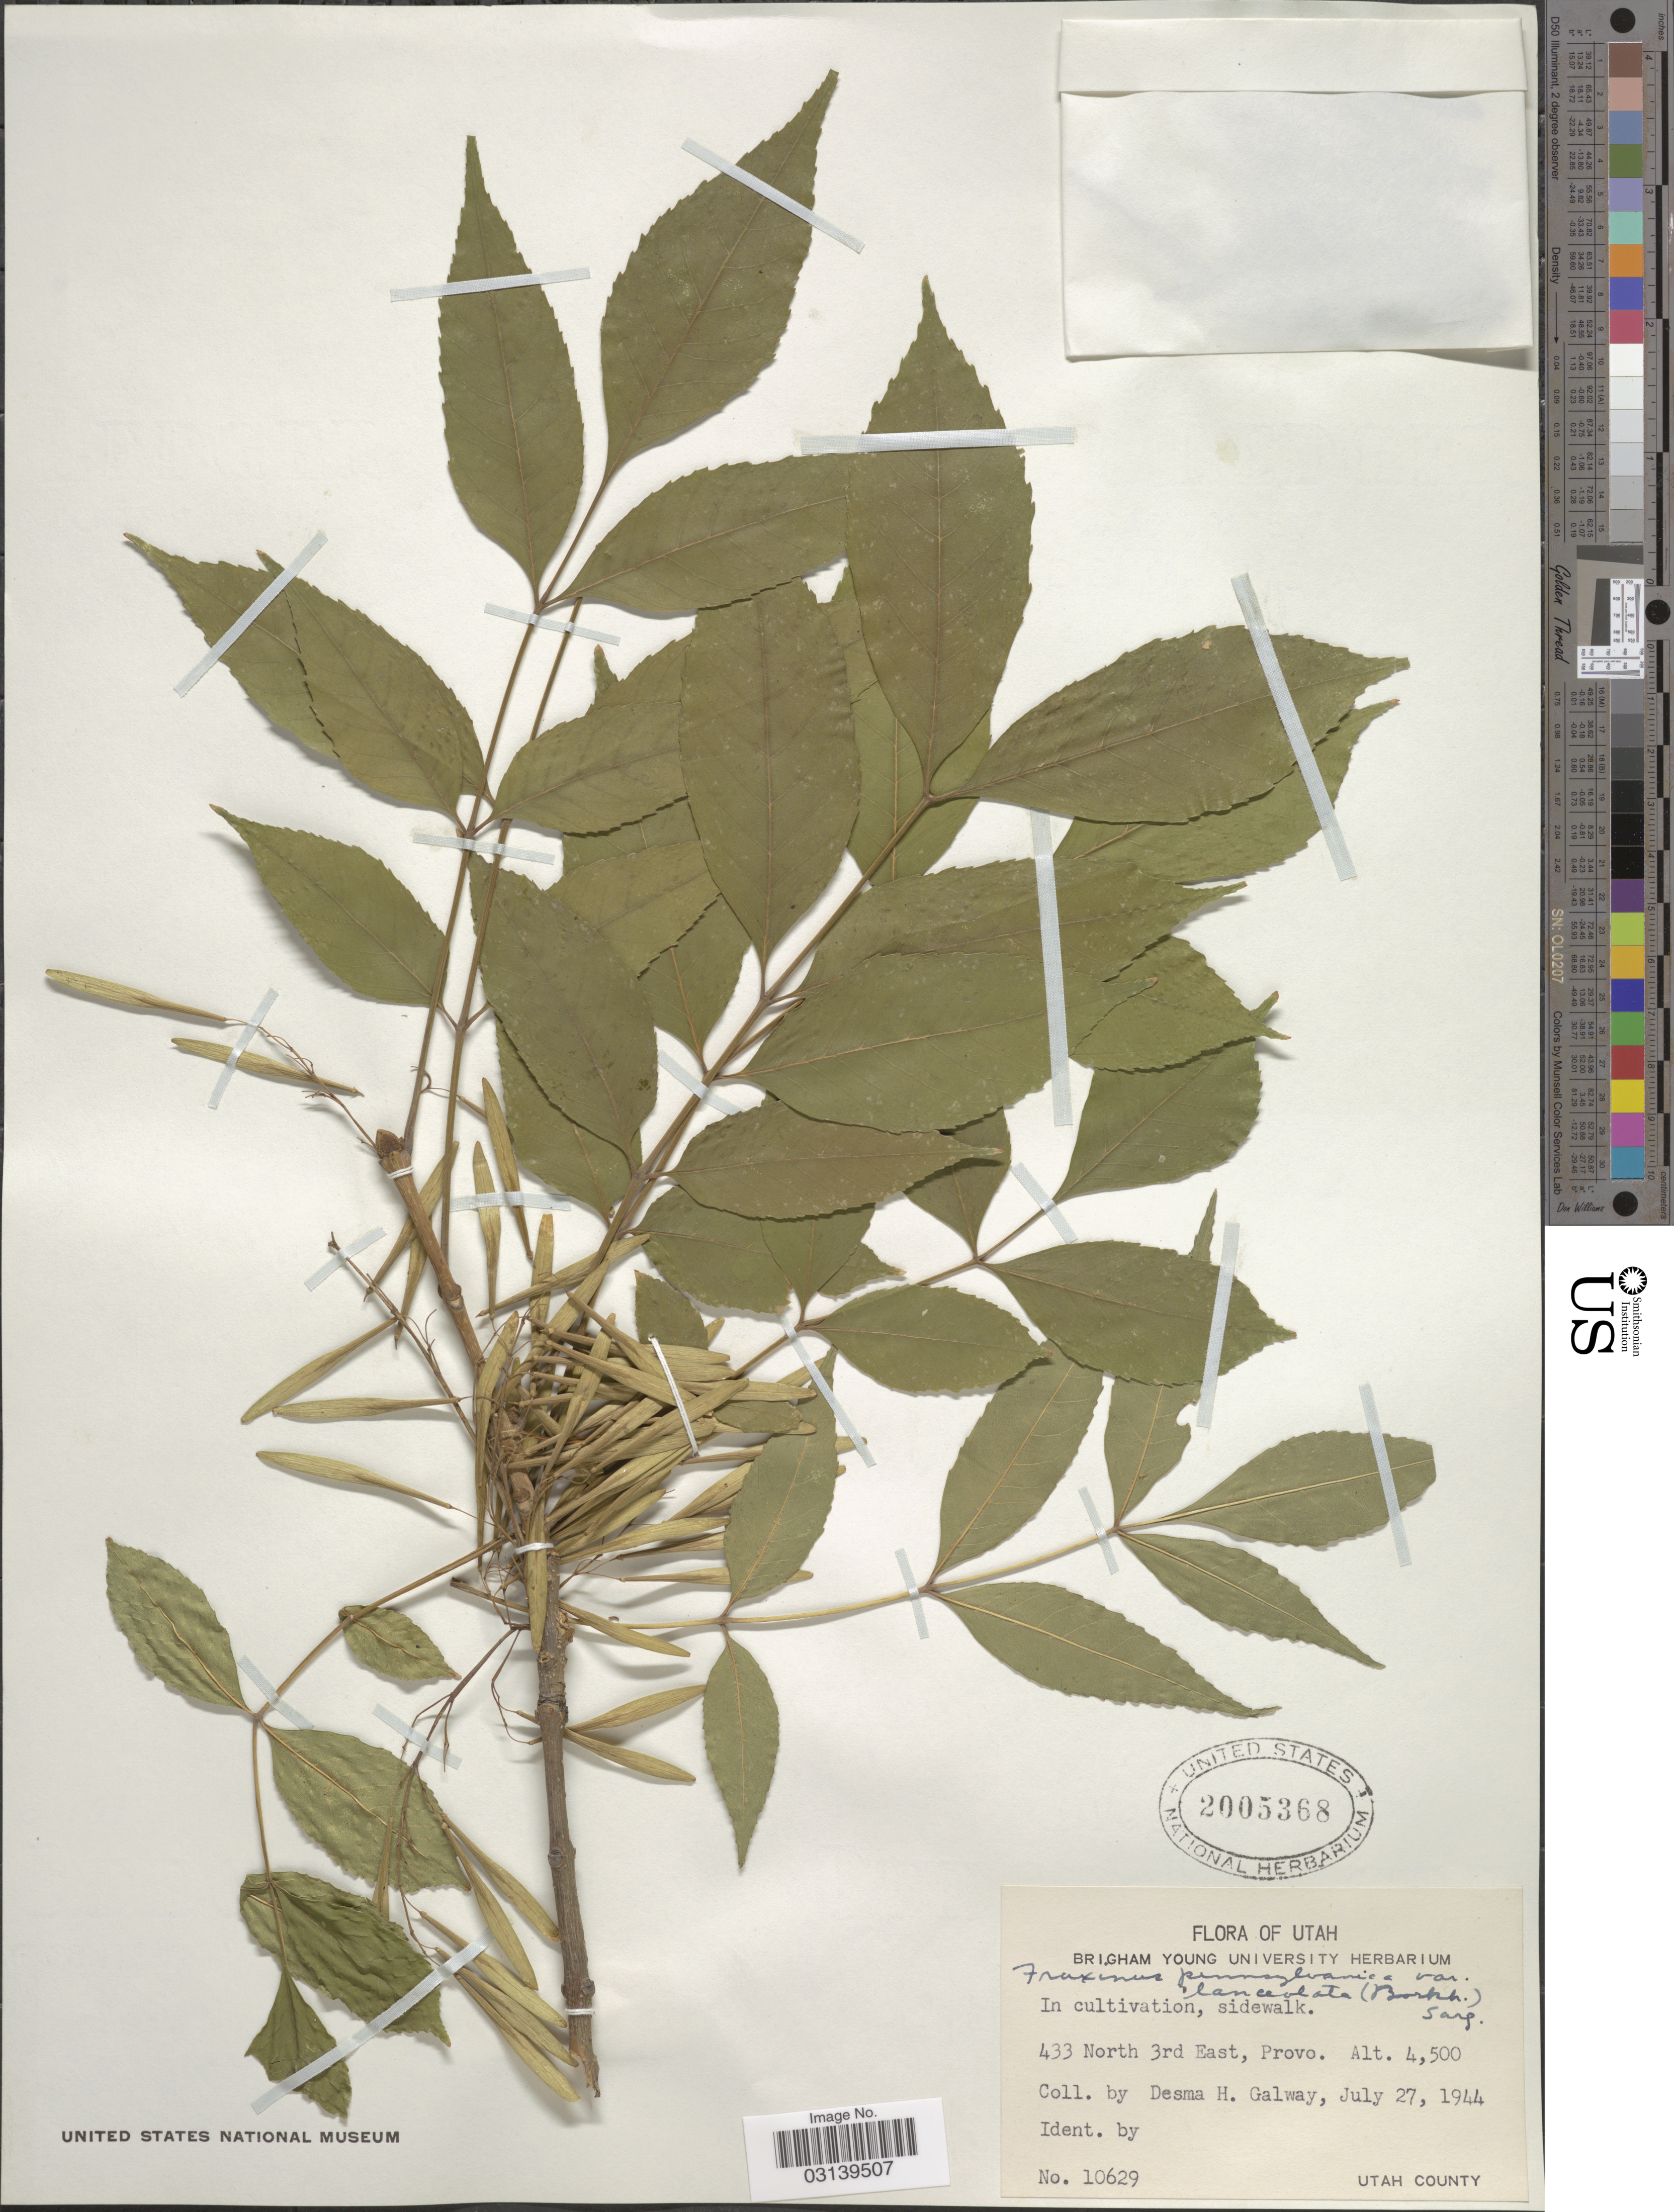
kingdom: Plantae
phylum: Tracheophyta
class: Magnoliopsida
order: Lamiales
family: Oleaceae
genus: Fraxinus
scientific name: Fraxinus pennsylvanica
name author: Marshall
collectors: D. Galway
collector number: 10629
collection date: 1944-07-27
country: United States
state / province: Utah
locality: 433 North 3rd East, Provo. Utah County.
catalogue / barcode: US 2005368